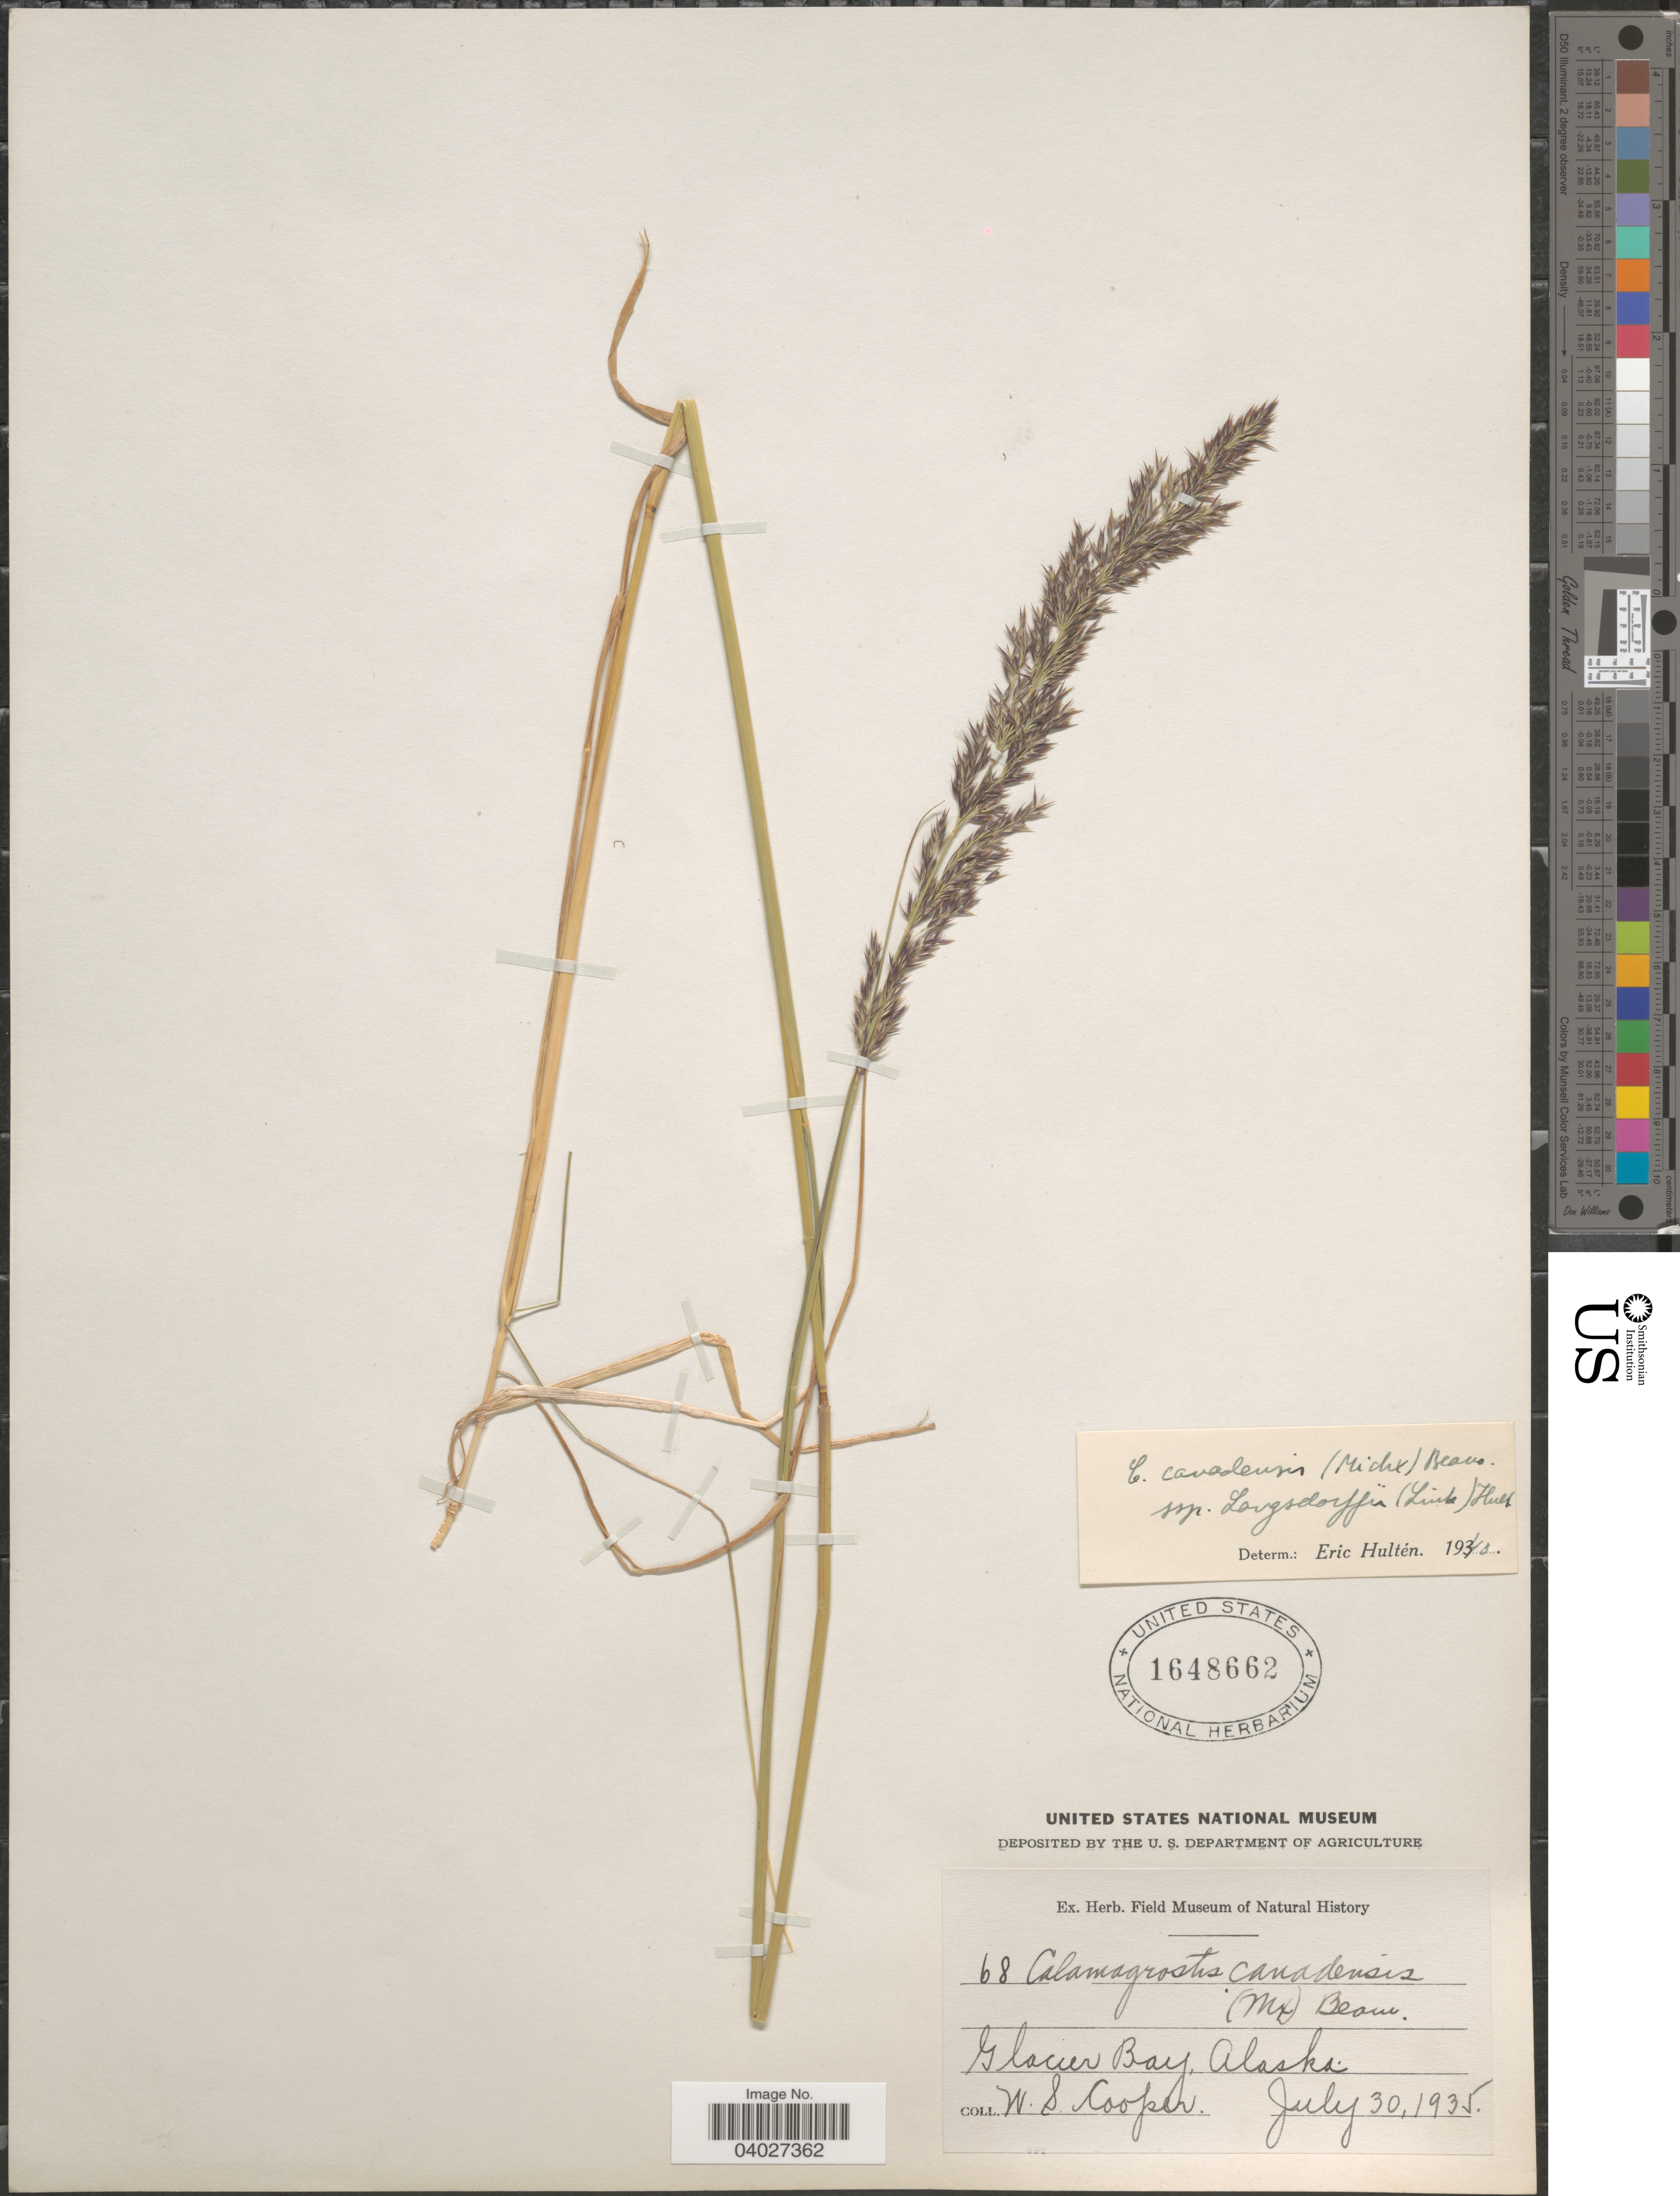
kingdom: Plantae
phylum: Tracheophyta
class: Liliopsida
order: Poales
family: Poaceae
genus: Calamagrostis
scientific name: Calamagrostis canadensis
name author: (Michx.) P. Beauv.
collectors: W. Cooper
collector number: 68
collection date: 1935-07-30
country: United States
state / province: Alaska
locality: Glacier Bay.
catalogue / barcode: US 1648662